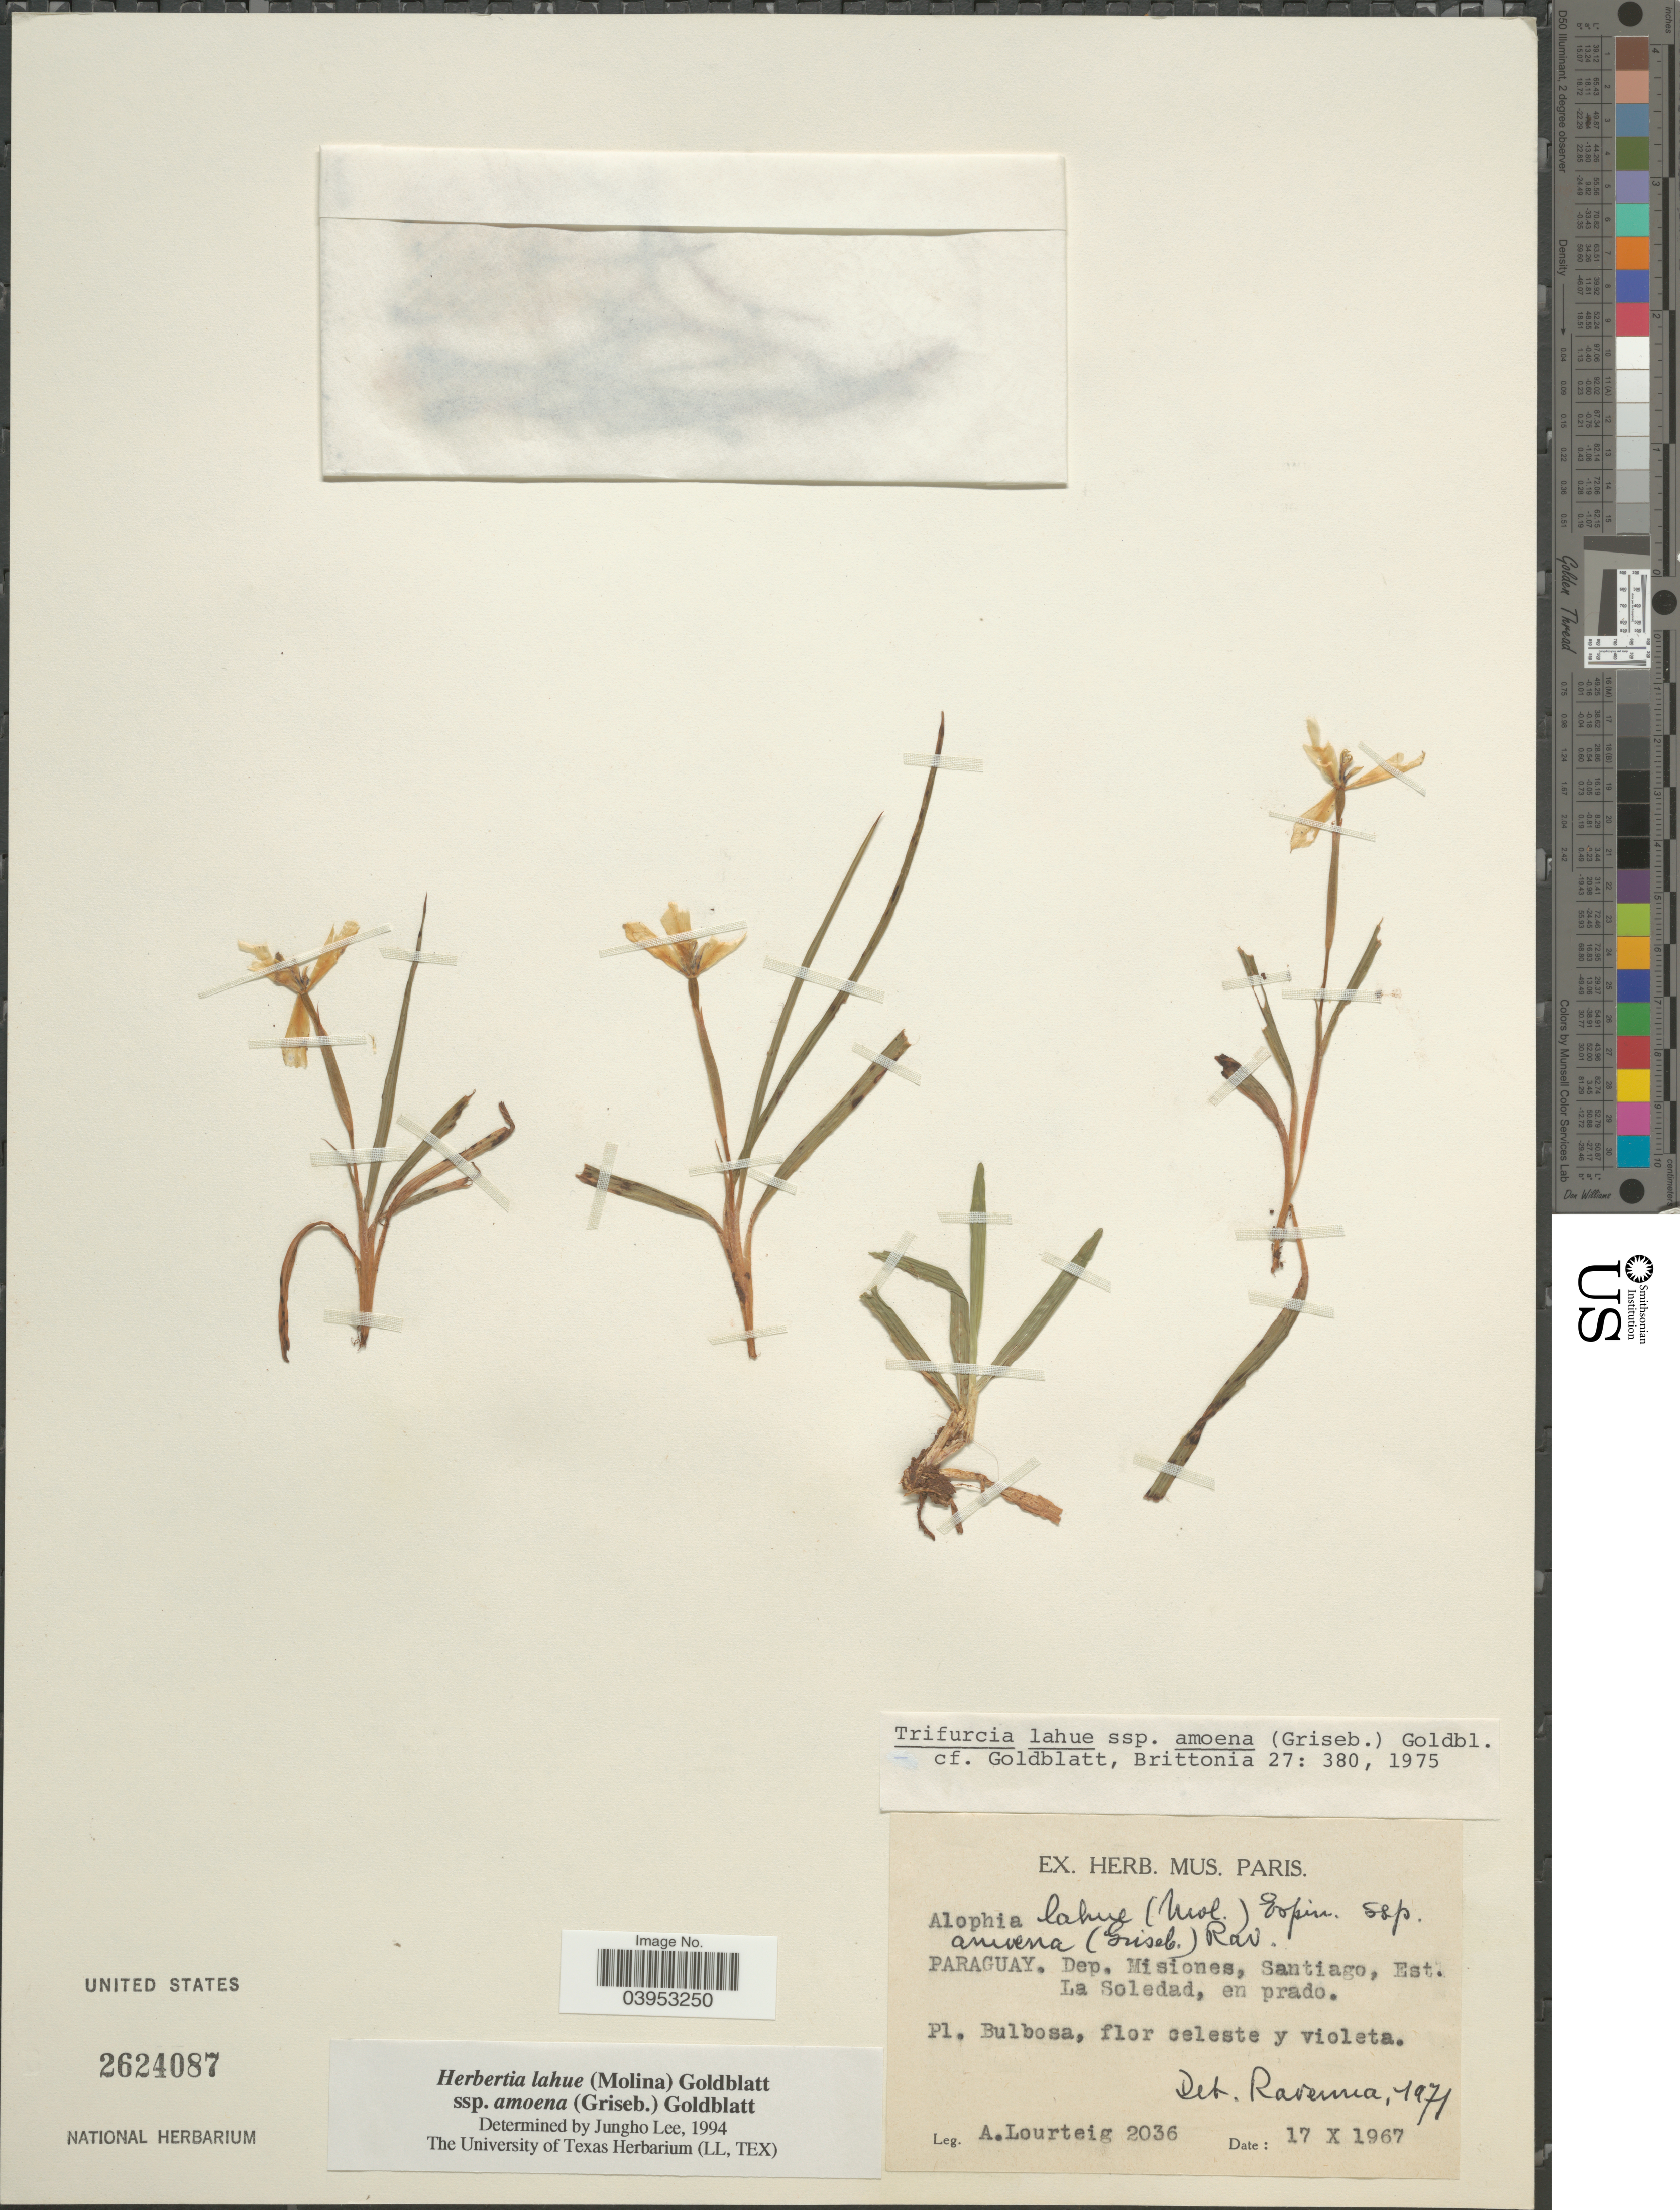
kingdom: Plantae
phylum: Tracheophyta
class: Liliopsida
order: Asparagales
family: Iridaceae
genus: Herbertia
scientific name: Herbertia lahue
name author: (Molina) Goldblatt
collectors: A. Lourteig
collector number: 2036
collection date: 1967-10-17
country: Paraguay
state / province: Misiones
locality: Dep. Misiones, Santiago, Est. La Soledad, en prado.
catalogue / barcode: US 2624087